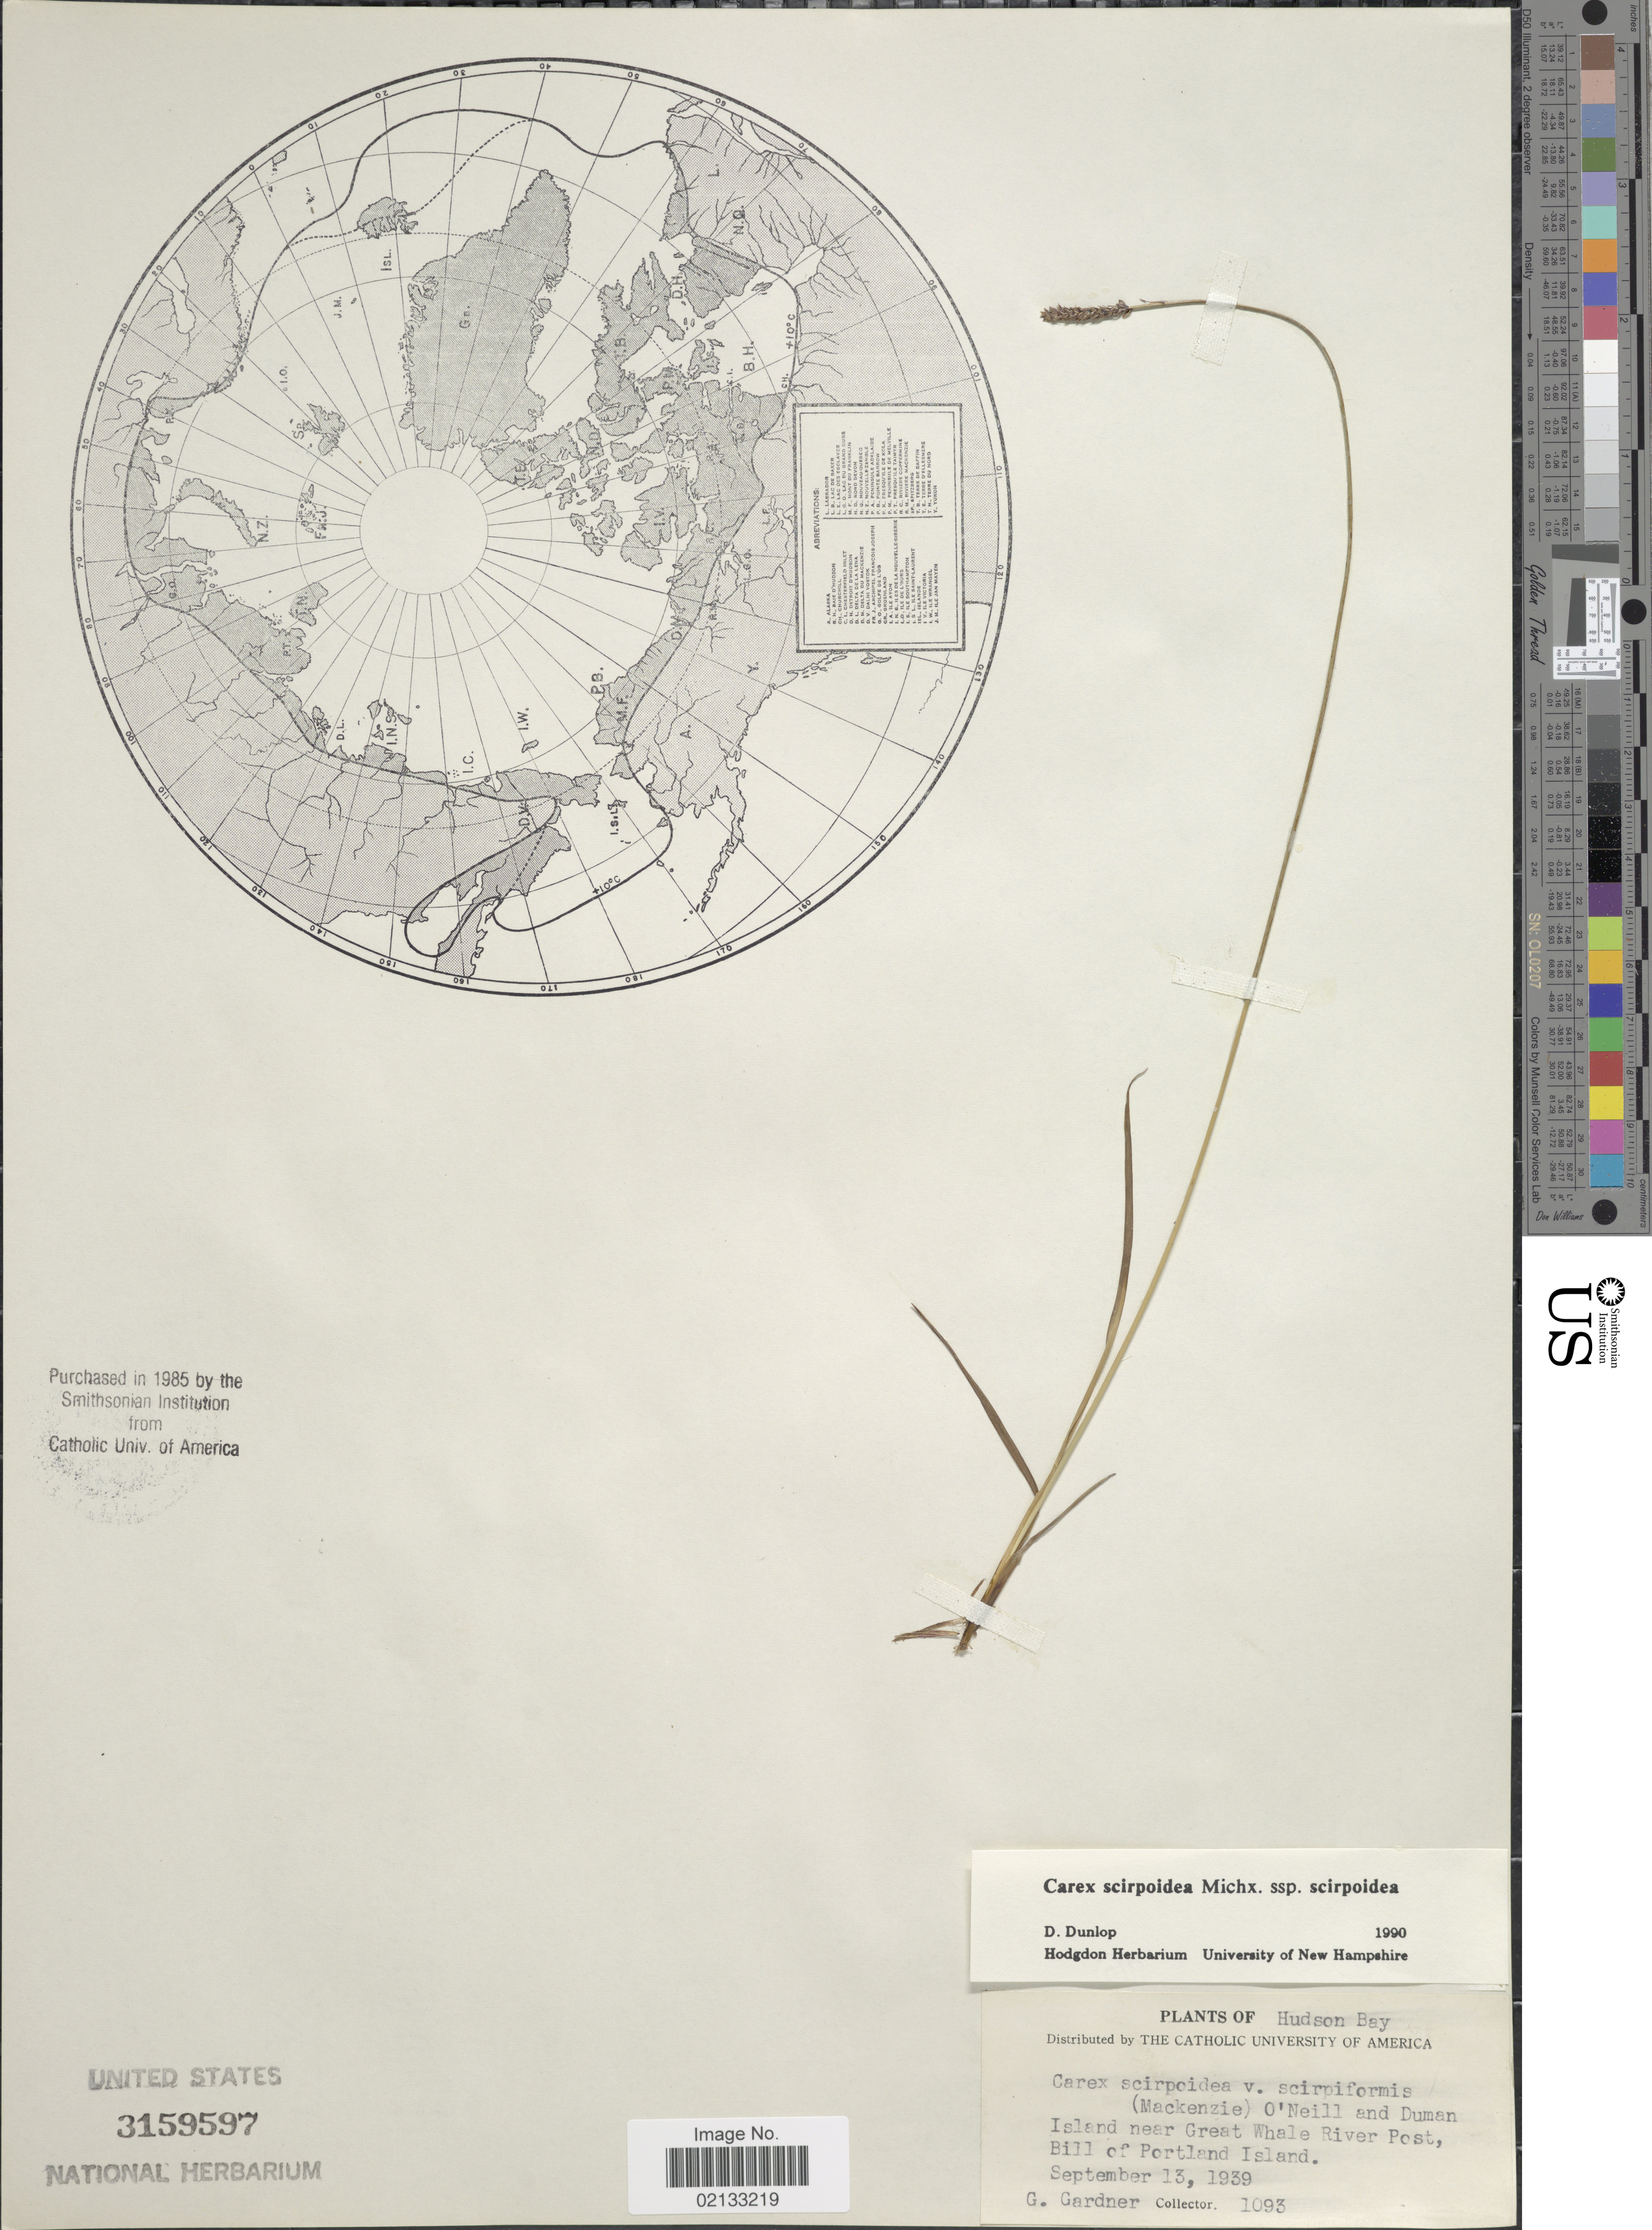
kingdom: Plantae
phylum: Tracheophyta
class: Liliopsida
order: Poales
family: Cyperaceae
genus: Carex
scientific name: Carex scirpoidea subsp. scirpoidea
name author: Michx.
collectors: G. Gardner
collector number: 1093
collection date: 1939-09-13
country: Canada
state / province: Quebec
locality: Hudson Bay. Island near Great Whale River Post, Bill of Portland Island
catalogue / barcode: US 3159597